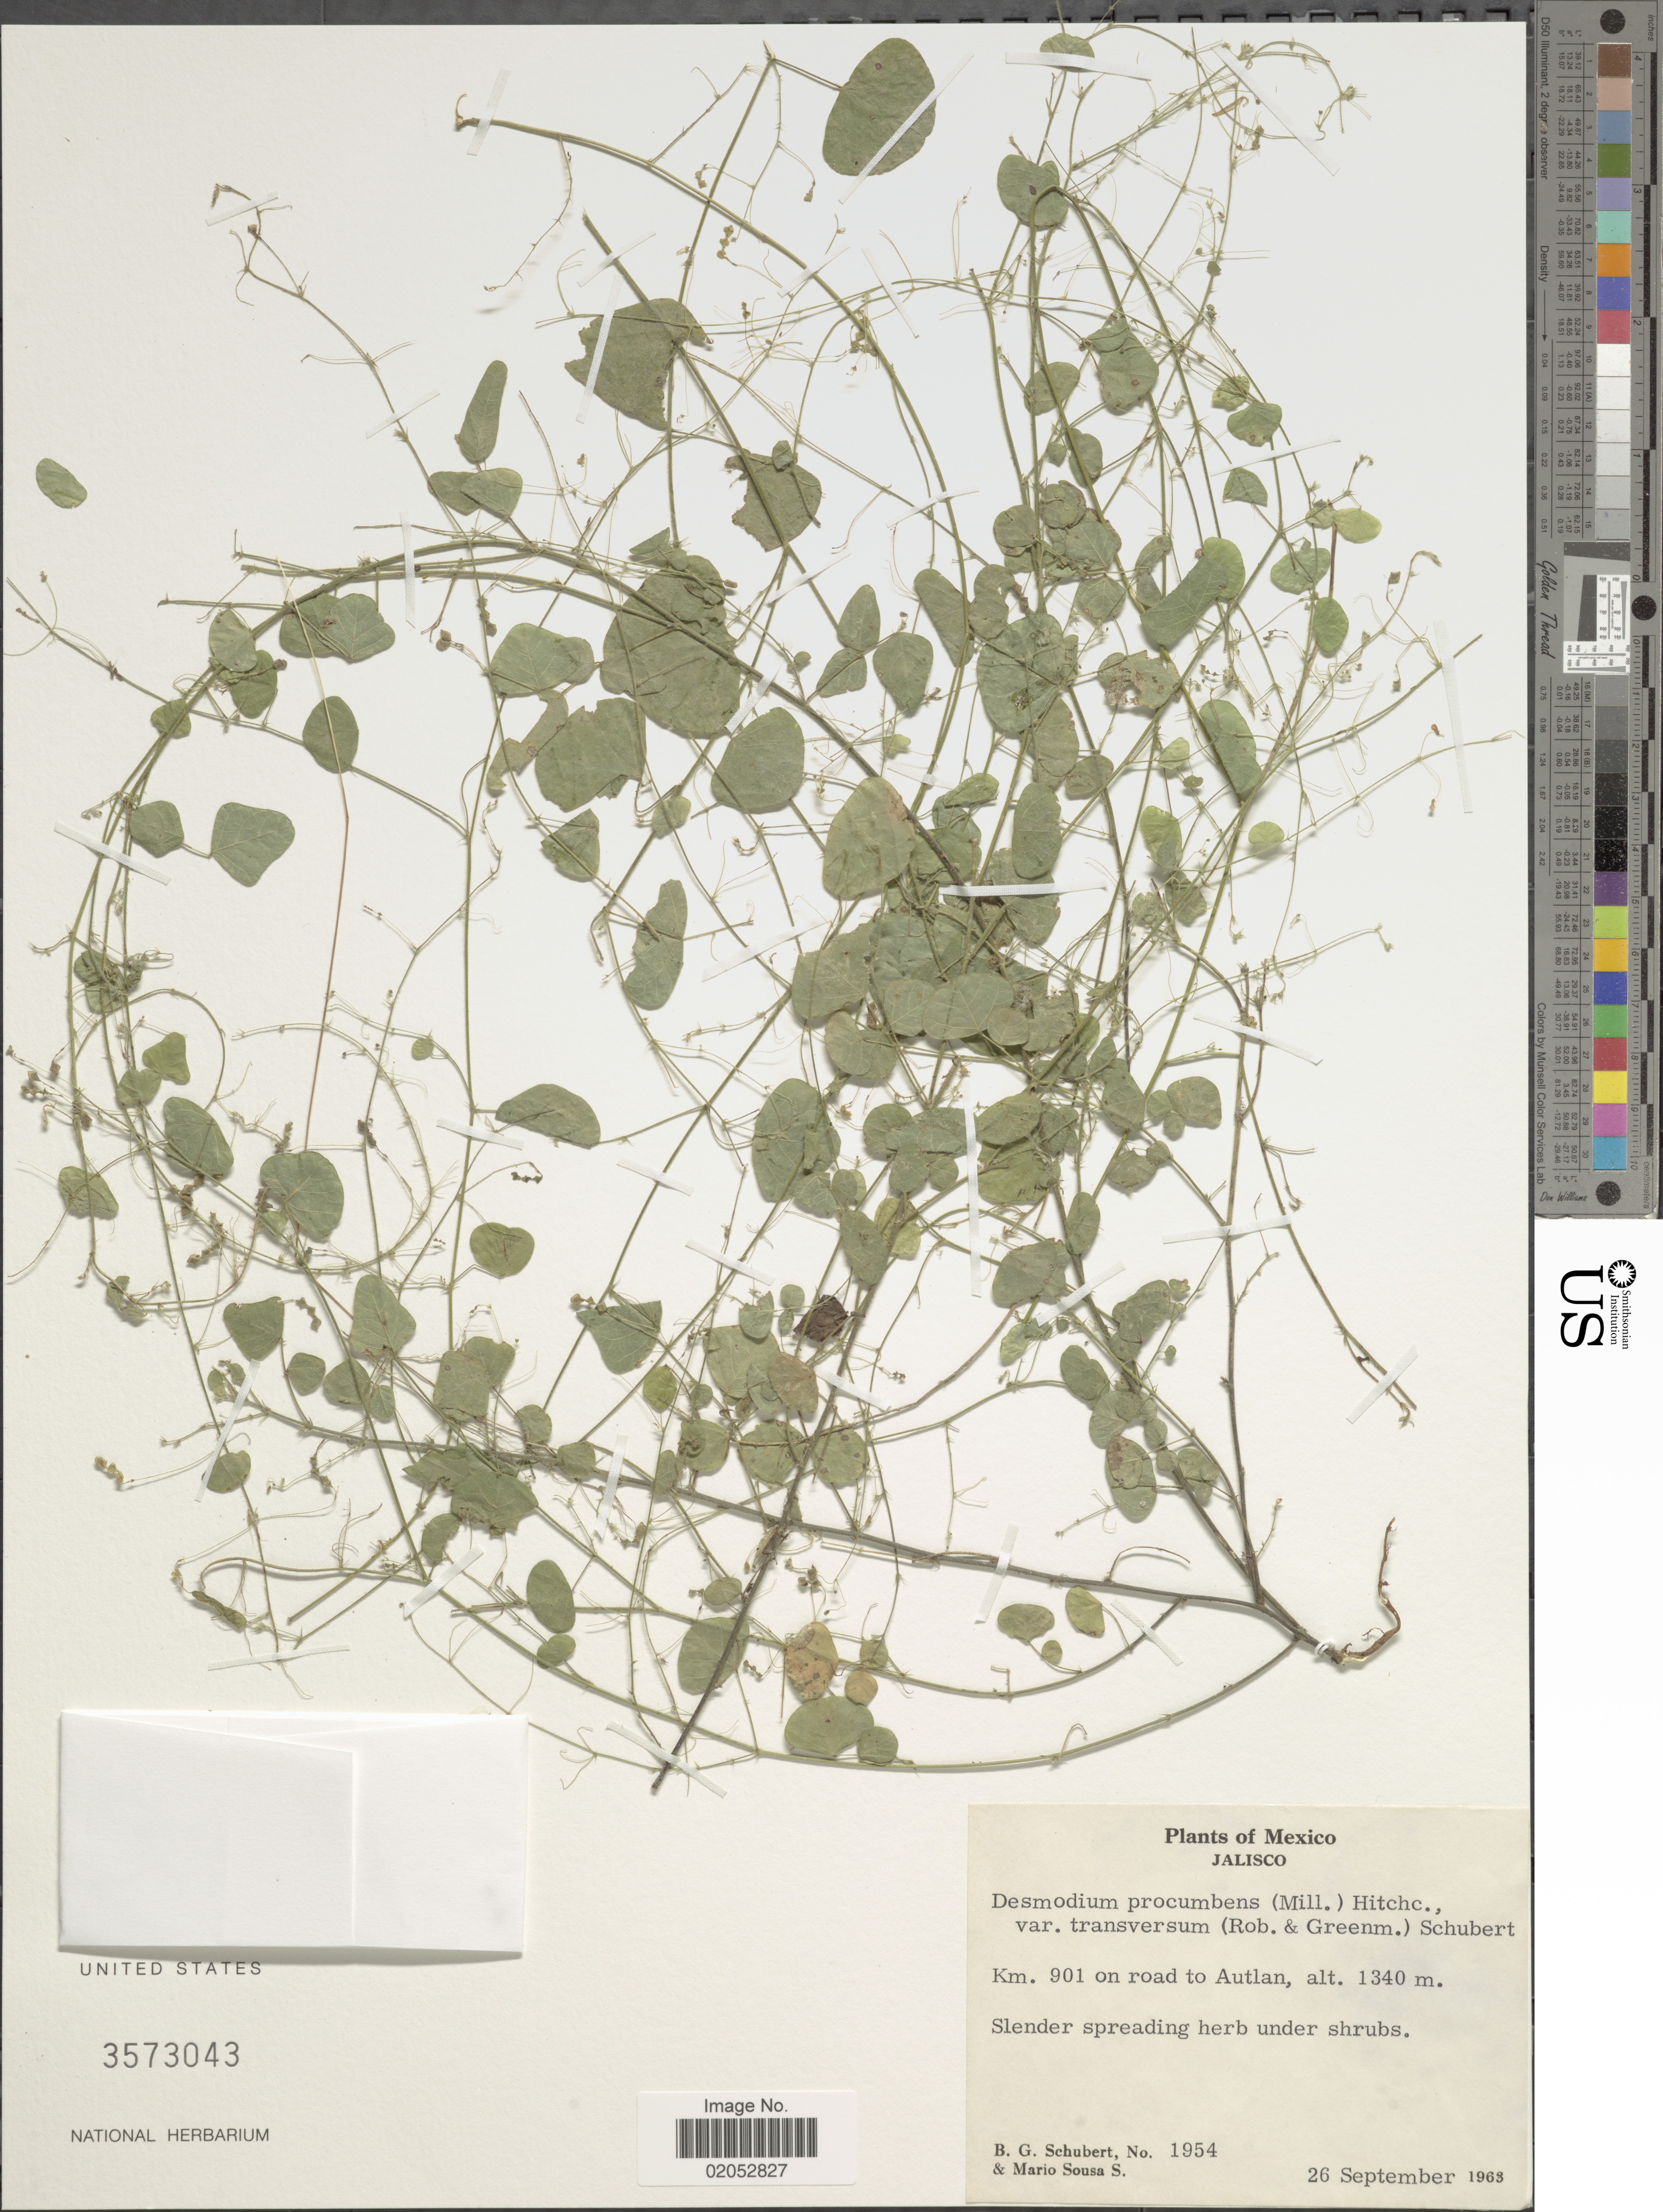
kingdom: Plantae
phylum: Tracheophyta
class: Magnoliopsida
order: Fabales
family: Fabaceae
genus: Desmodium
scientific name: Desmodium procumbens var. transversum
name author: (B.L. Rob. & Greenm.) B.G. Schub.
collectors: B. Schubert & M. Sousa S.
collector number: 1954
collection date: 1963-09-26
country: Mexico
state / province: Jalisco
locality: Km. 901 on road to Autlan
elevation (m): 1340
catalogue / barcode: US 3573043